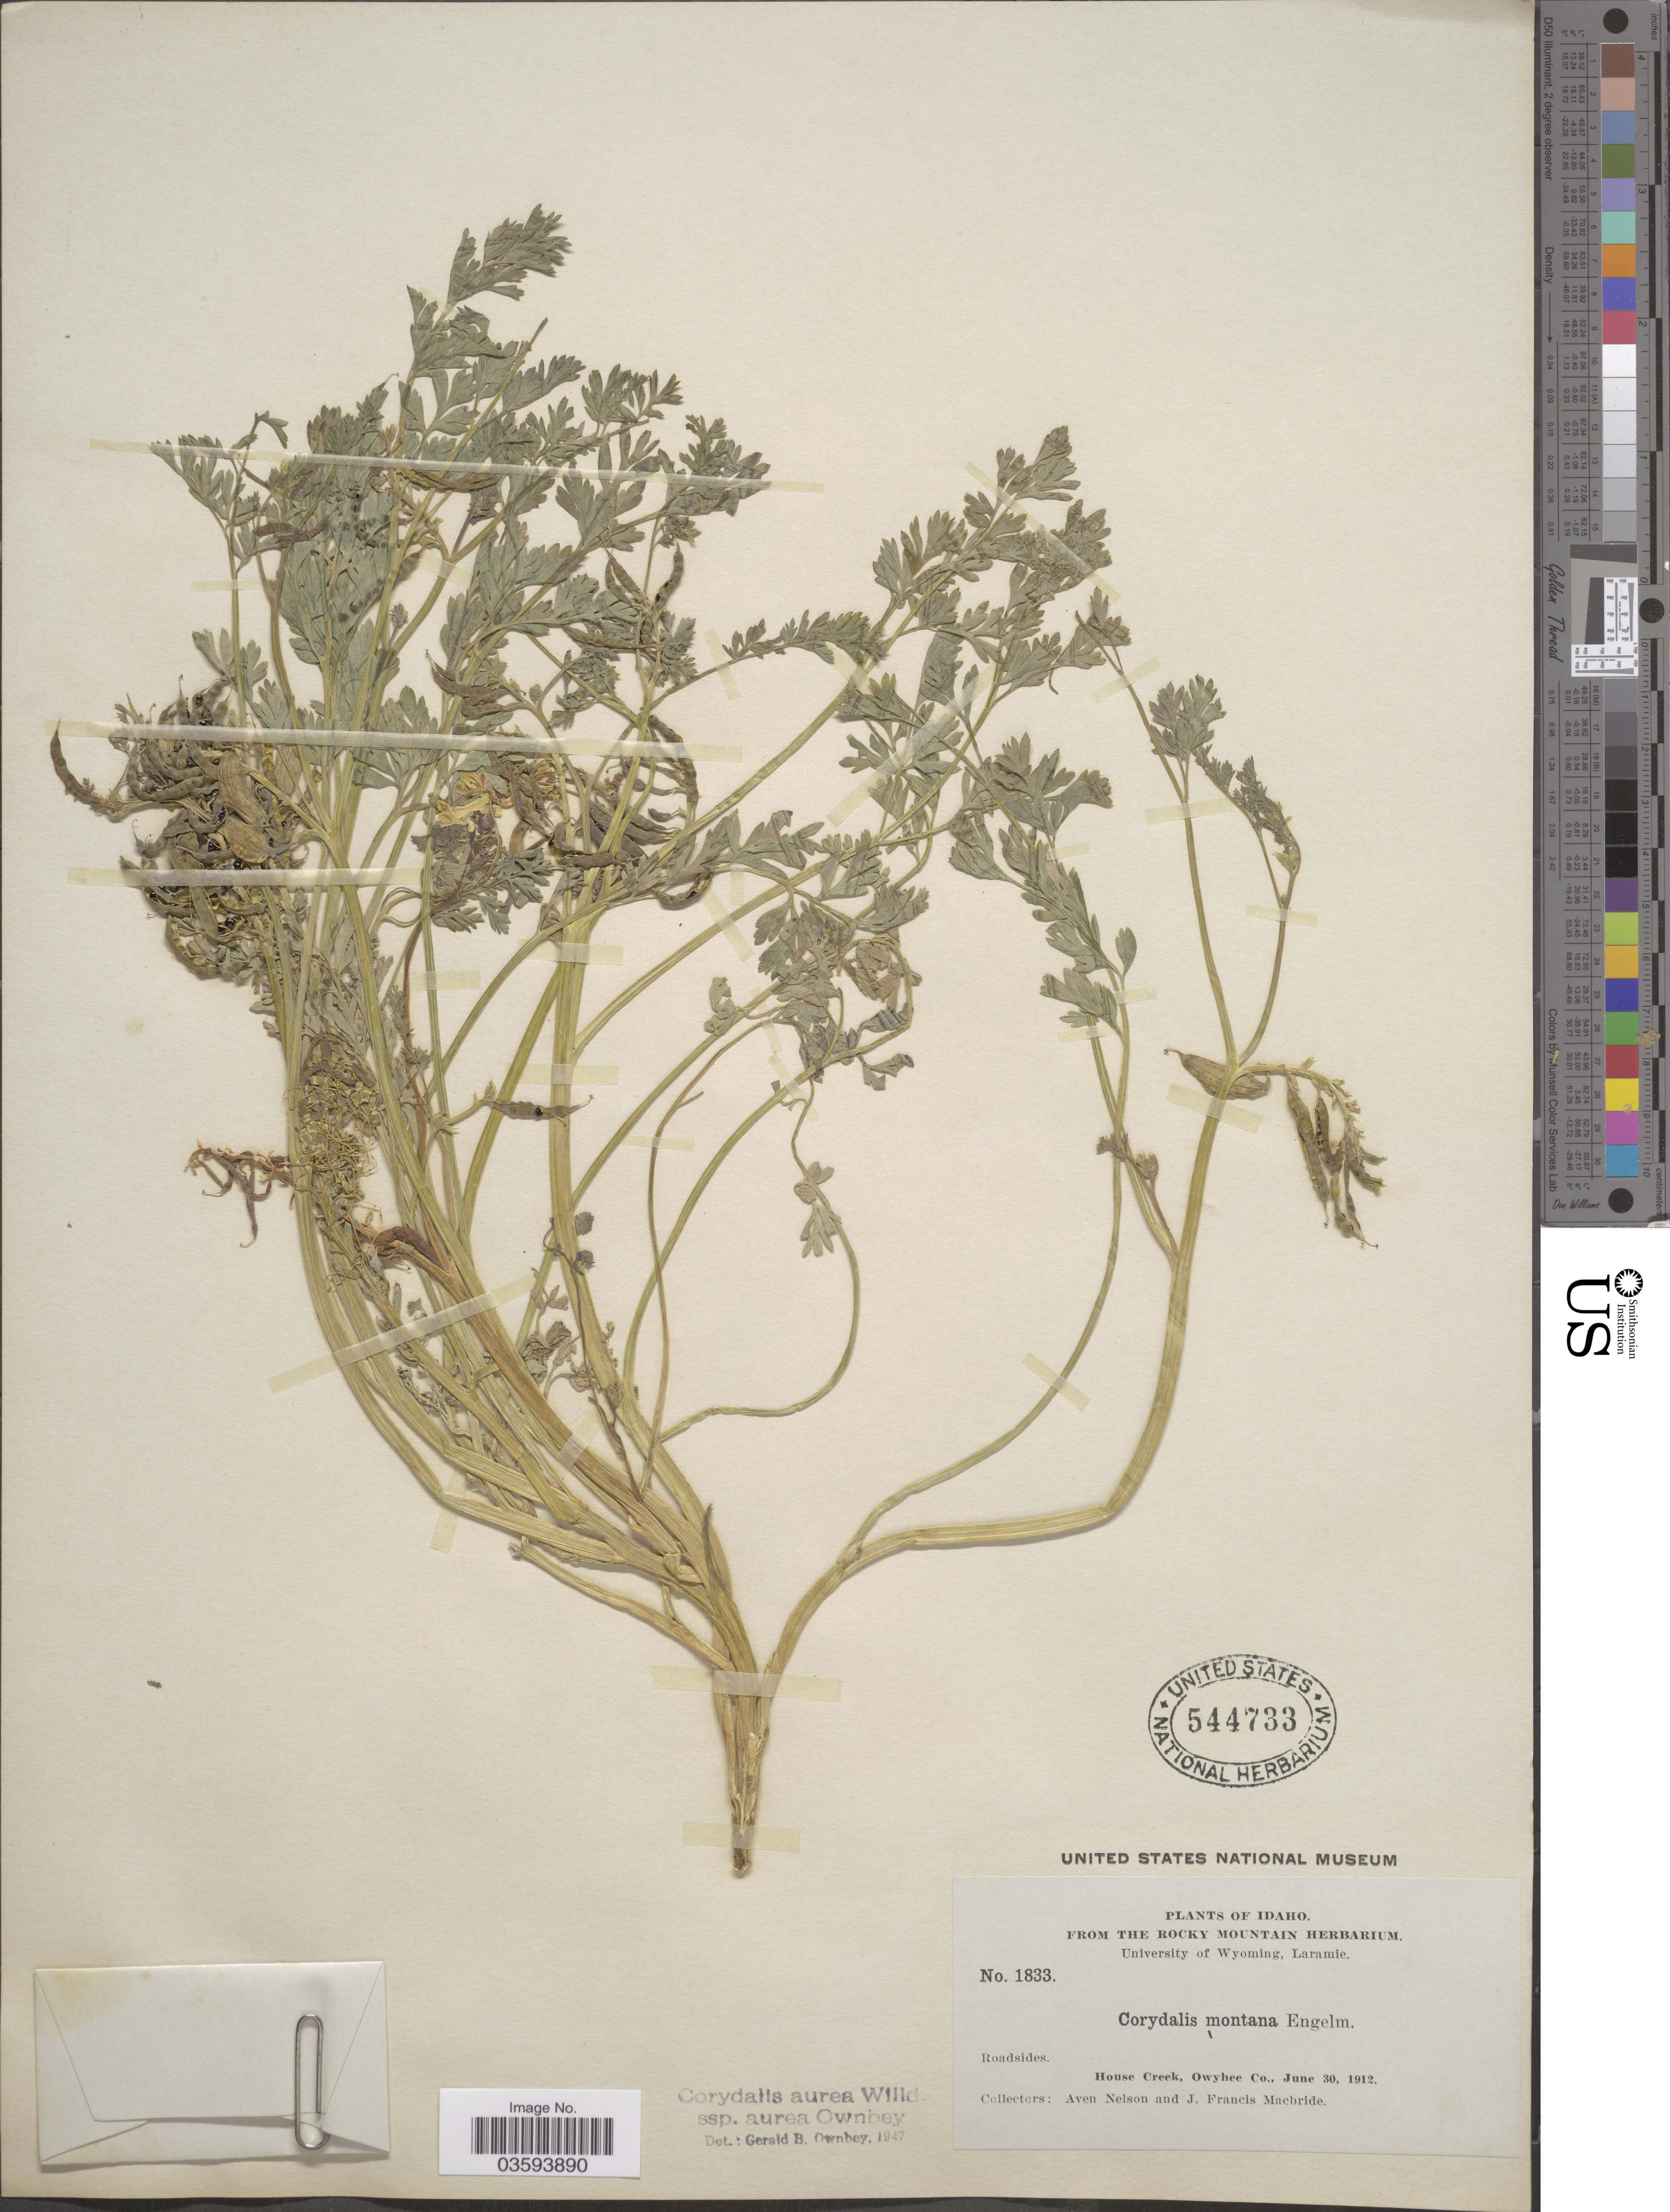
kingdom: Plantae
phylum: Tracheophyta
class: Magnoliopsida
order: Ranunculales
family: Papaveraceae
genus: Corydalis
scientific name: Corydalis aurea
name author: Willd.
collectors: A. Nelson & J. F. Macbride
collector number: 1833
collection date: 1912-06-30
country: United States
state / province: Idaho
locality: House Creek, Owyhee Co.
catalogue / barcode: US 544733